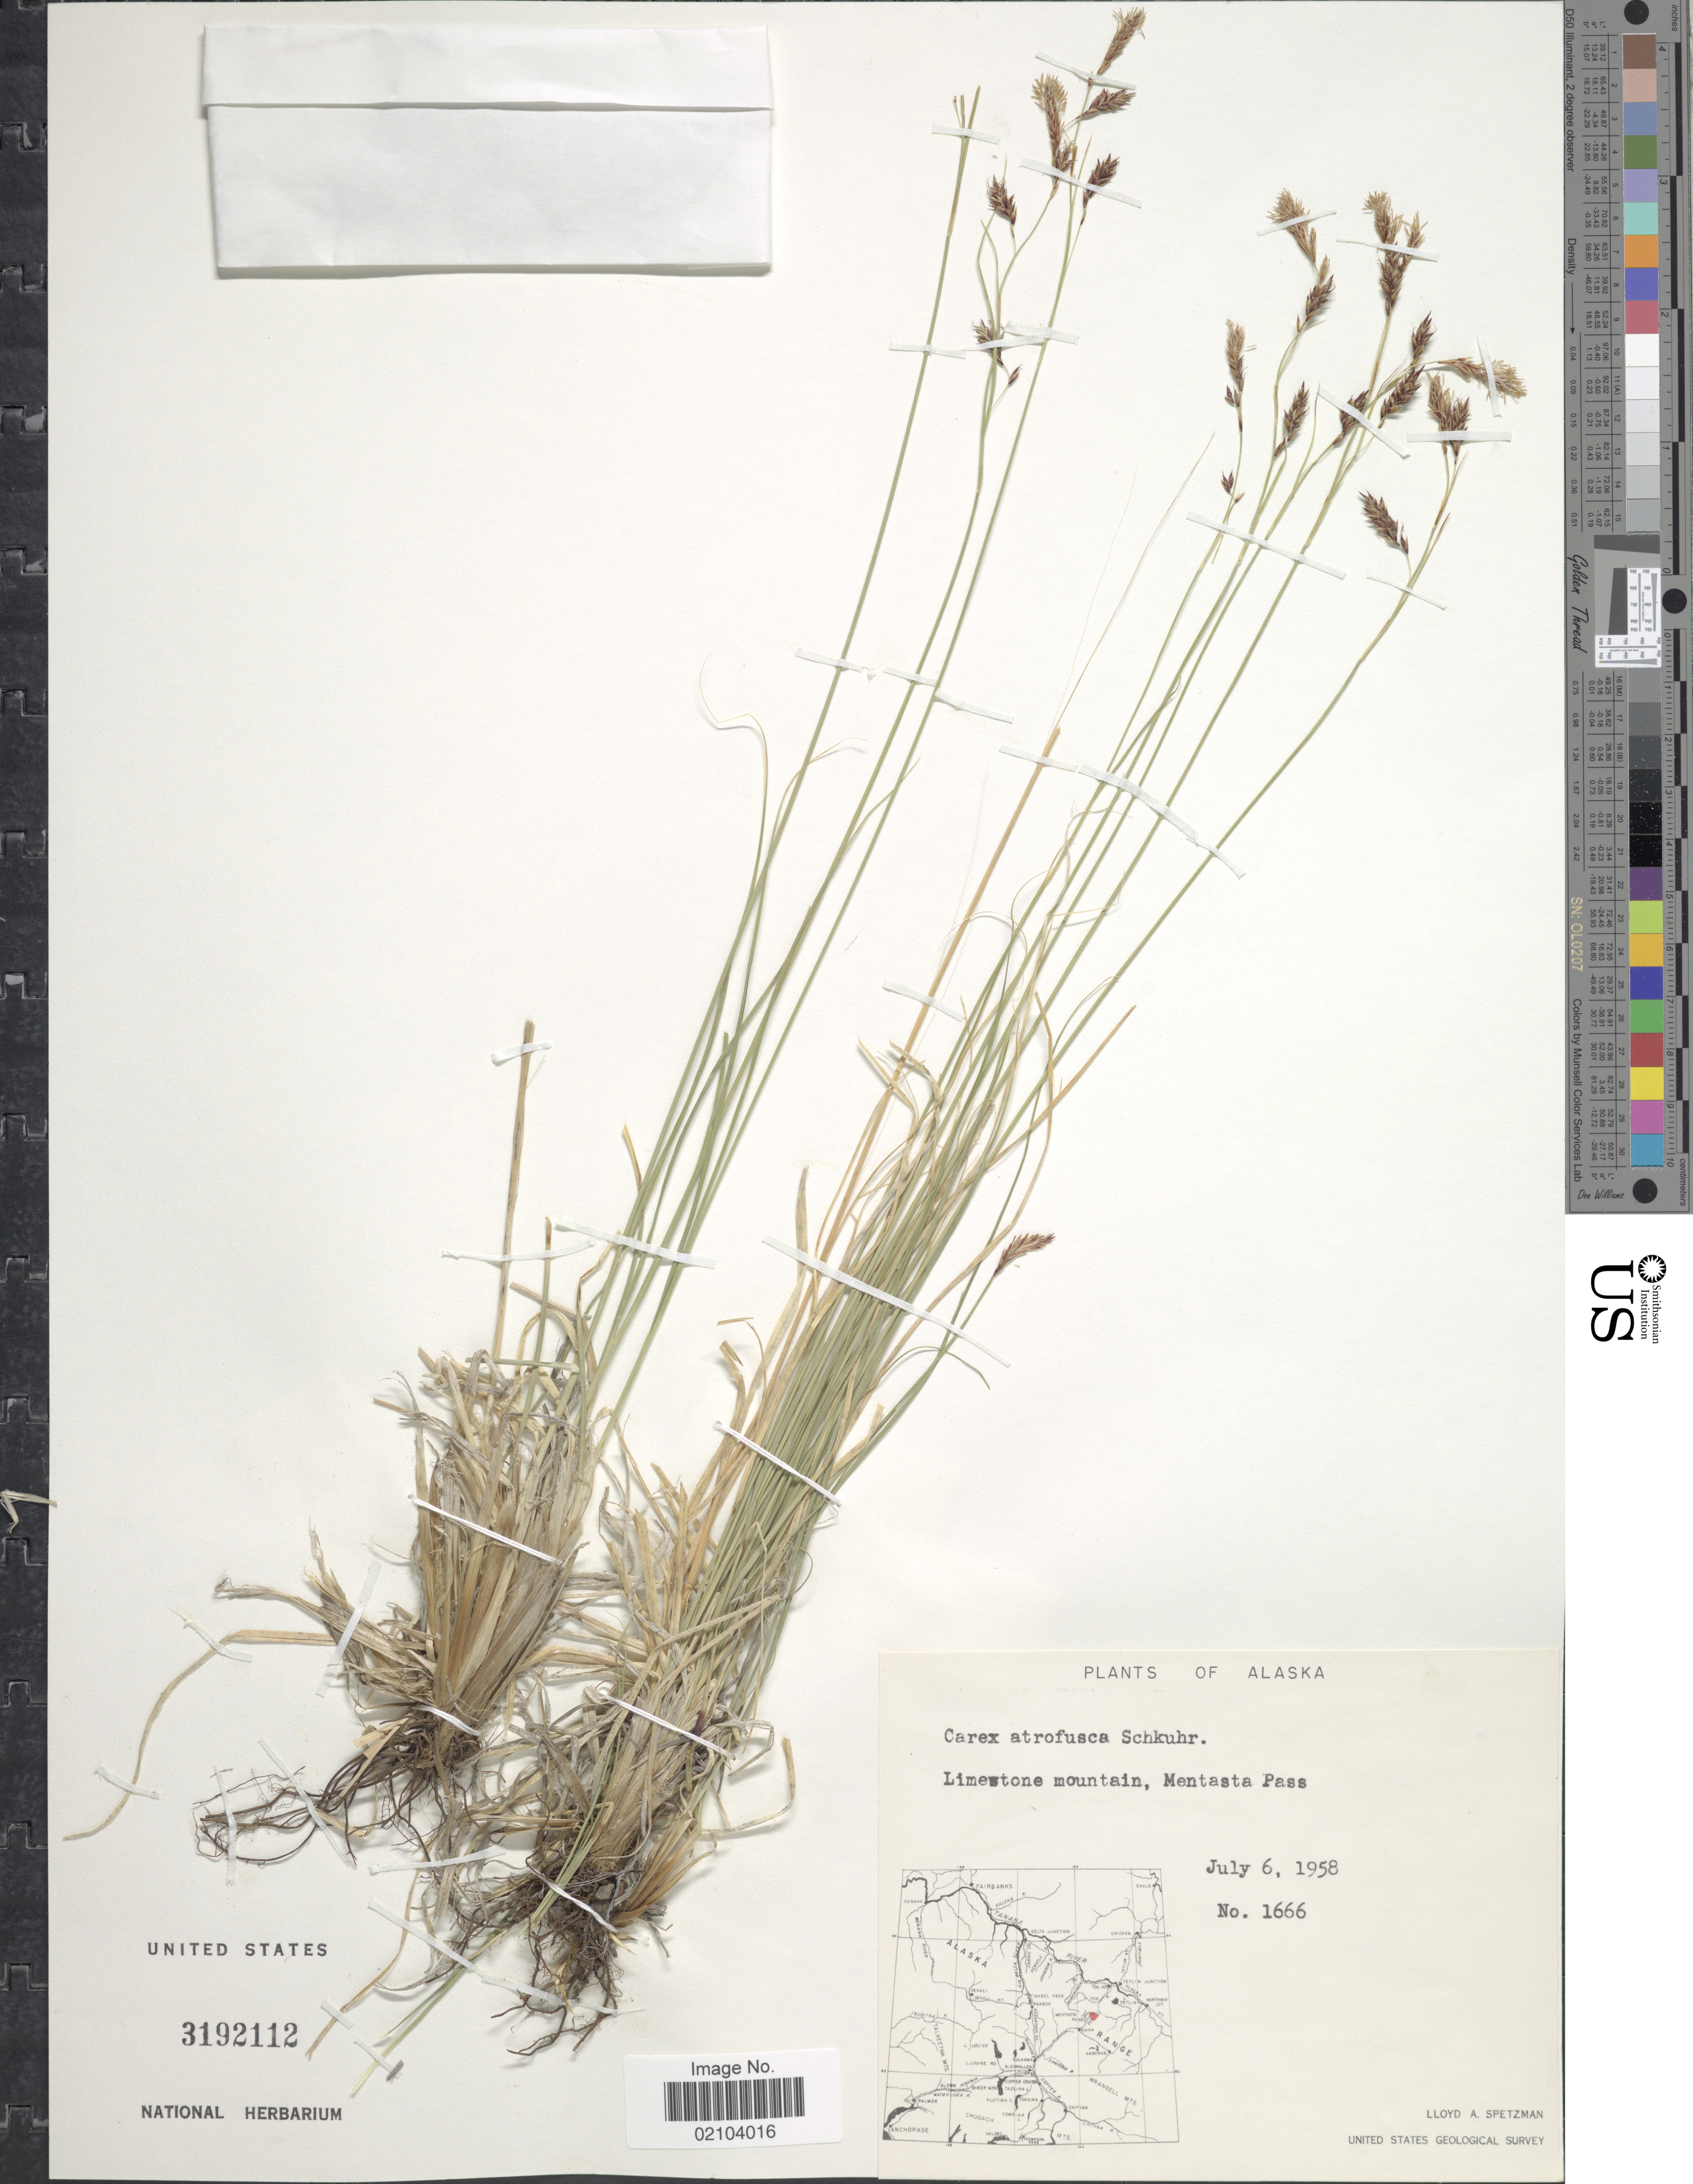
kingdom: Plantae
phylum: Tracheophyta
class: Liliopsida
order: Poales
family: Cyperaceae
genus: Carex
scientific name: Carex atrofusca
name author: Schkuhr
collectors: L. Spetzman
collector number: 1666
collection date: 1958-07-06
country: United States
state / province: Alaska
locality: Limestone Mountain, Mentasta Pass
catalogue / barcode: US 3192112